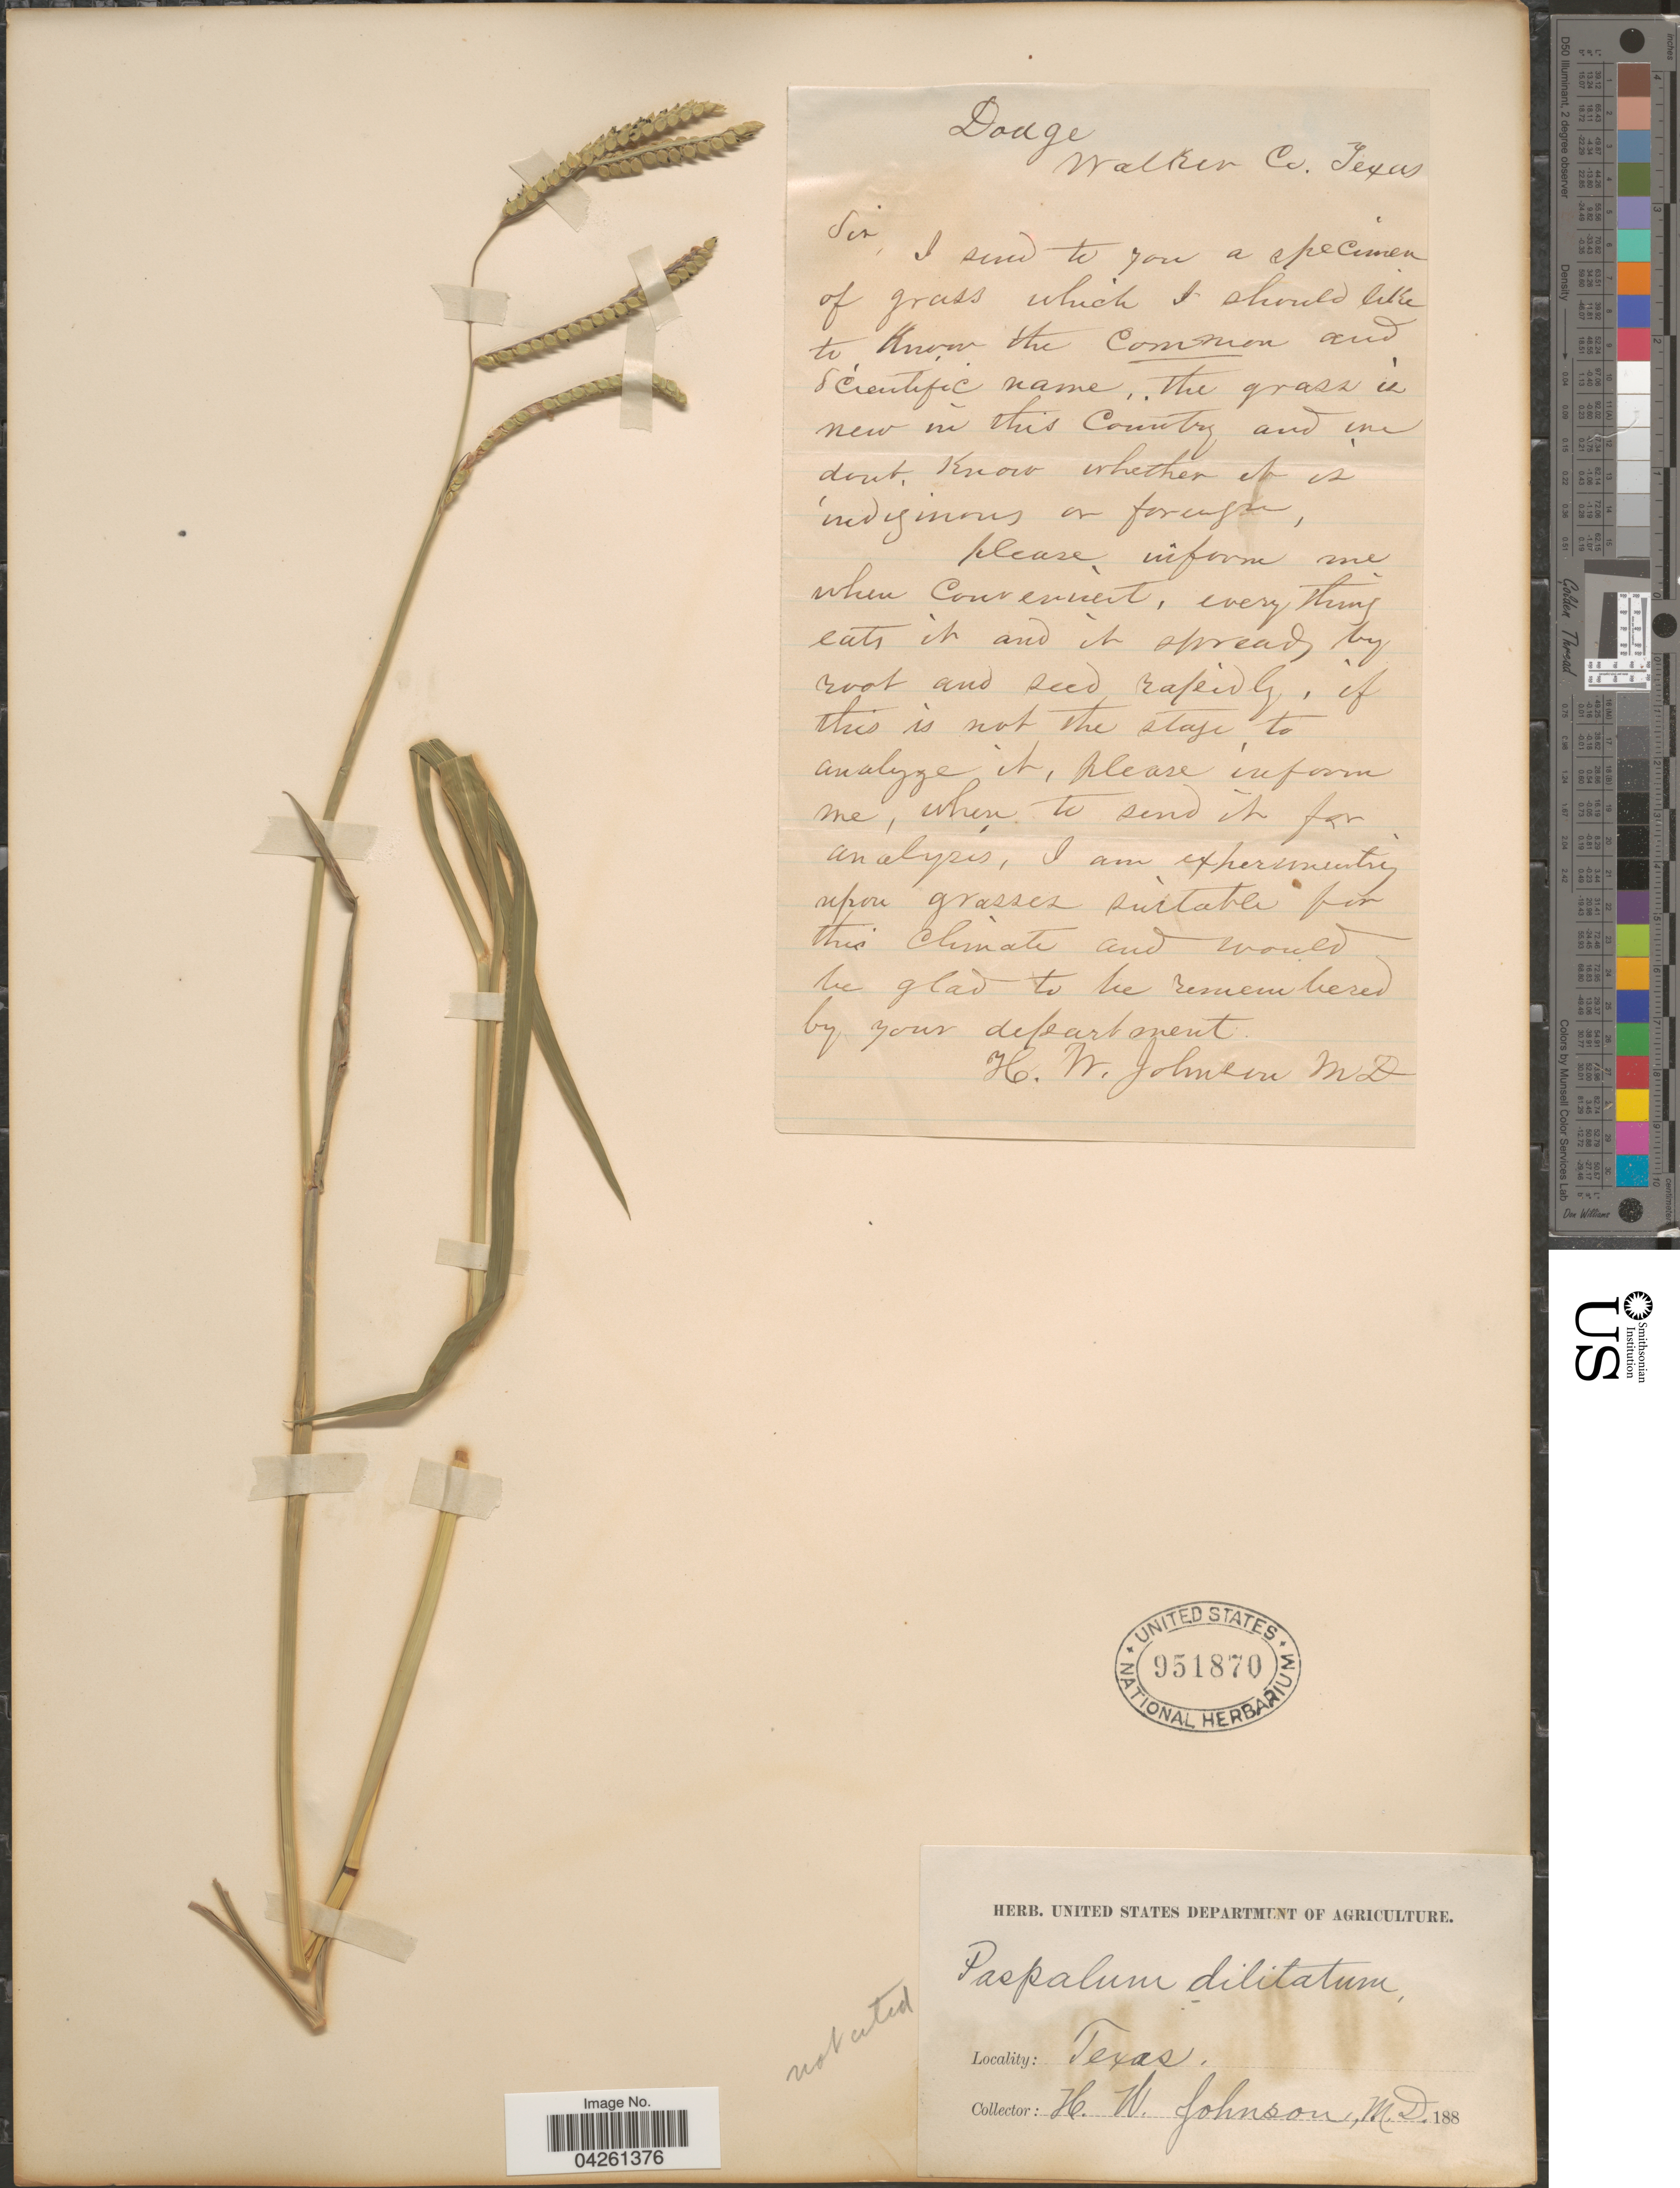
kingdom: Plantae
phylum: Tracheophyta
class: Liliopsida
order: Poales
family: Poaceae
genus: Paspalum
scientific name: Paspalum dilatatum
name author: Poir.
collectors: H. Johnson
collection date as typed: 188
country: United States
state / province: Texas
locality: Douge, Walker Co.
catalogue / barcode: US 951870